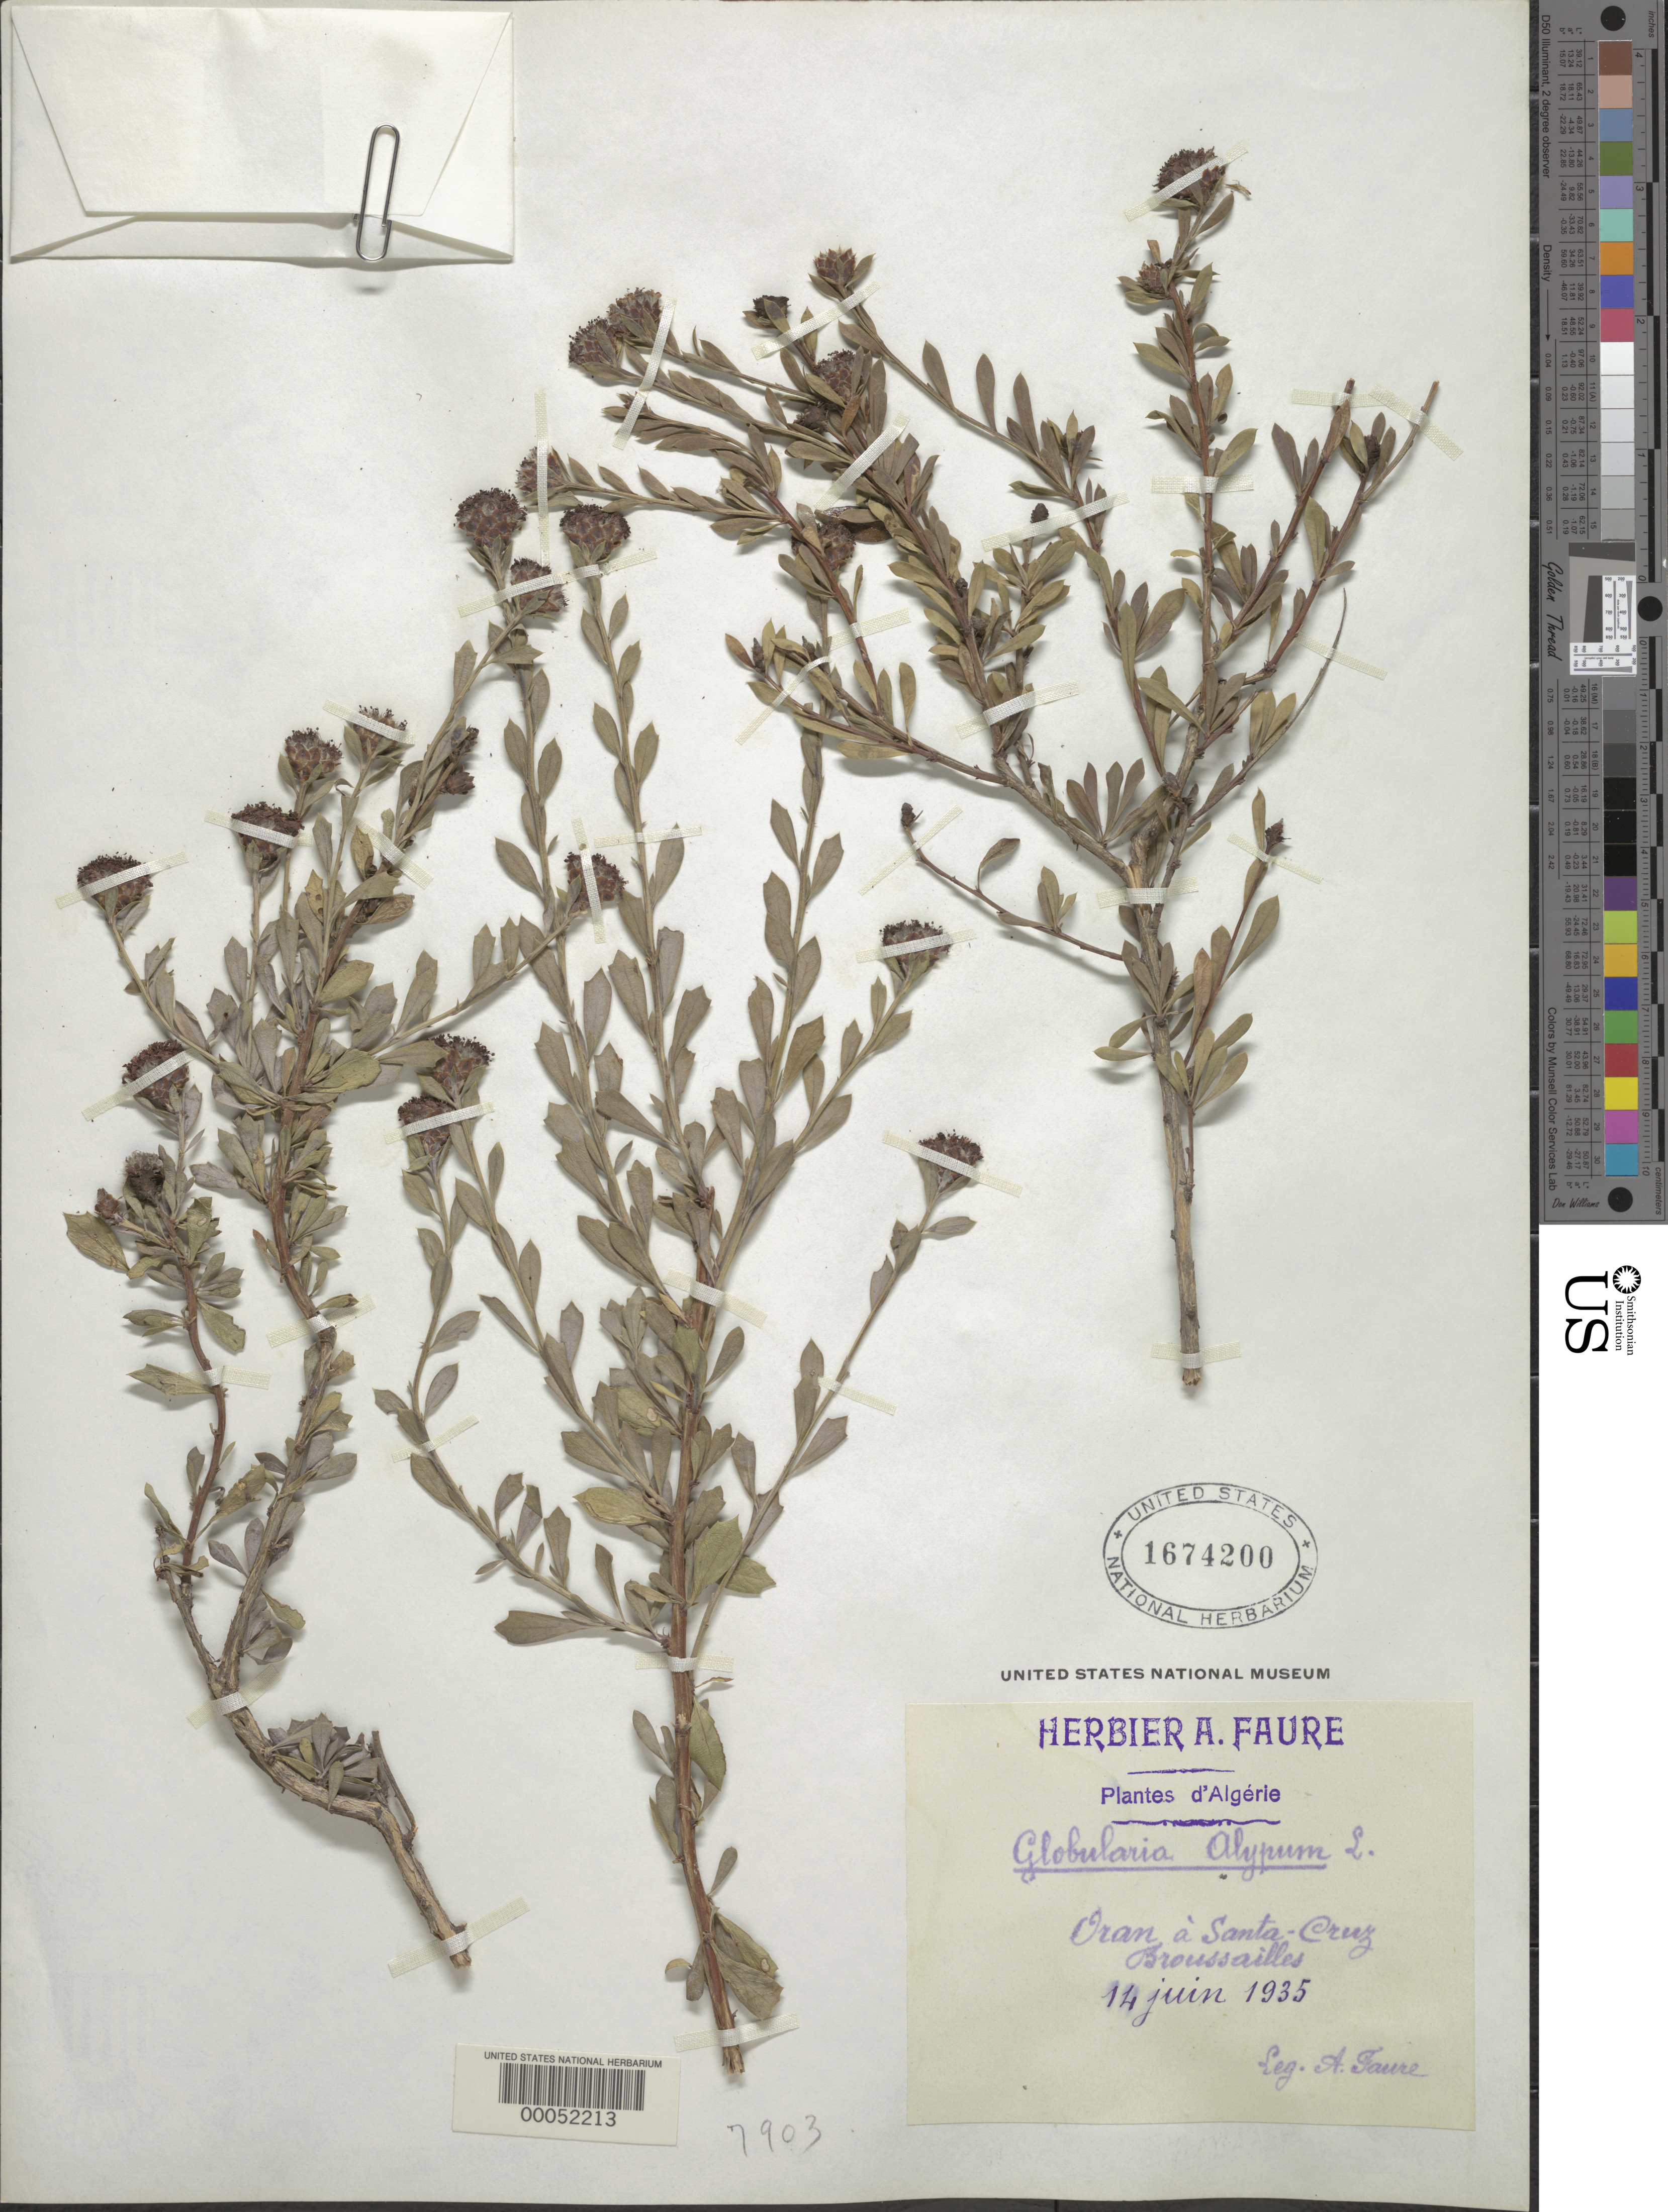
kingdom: Plantae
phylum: Tracheophyta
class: Magnoliopsida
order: Lamiales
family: Plantaginaceae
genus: Globularia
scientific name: Globularia alypum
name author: L.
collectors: A. Faurie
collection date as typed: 14 Jun 1935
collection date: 1935-06-14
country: Algeria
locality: Oran a Santa Cruz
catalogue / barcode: US 1674200